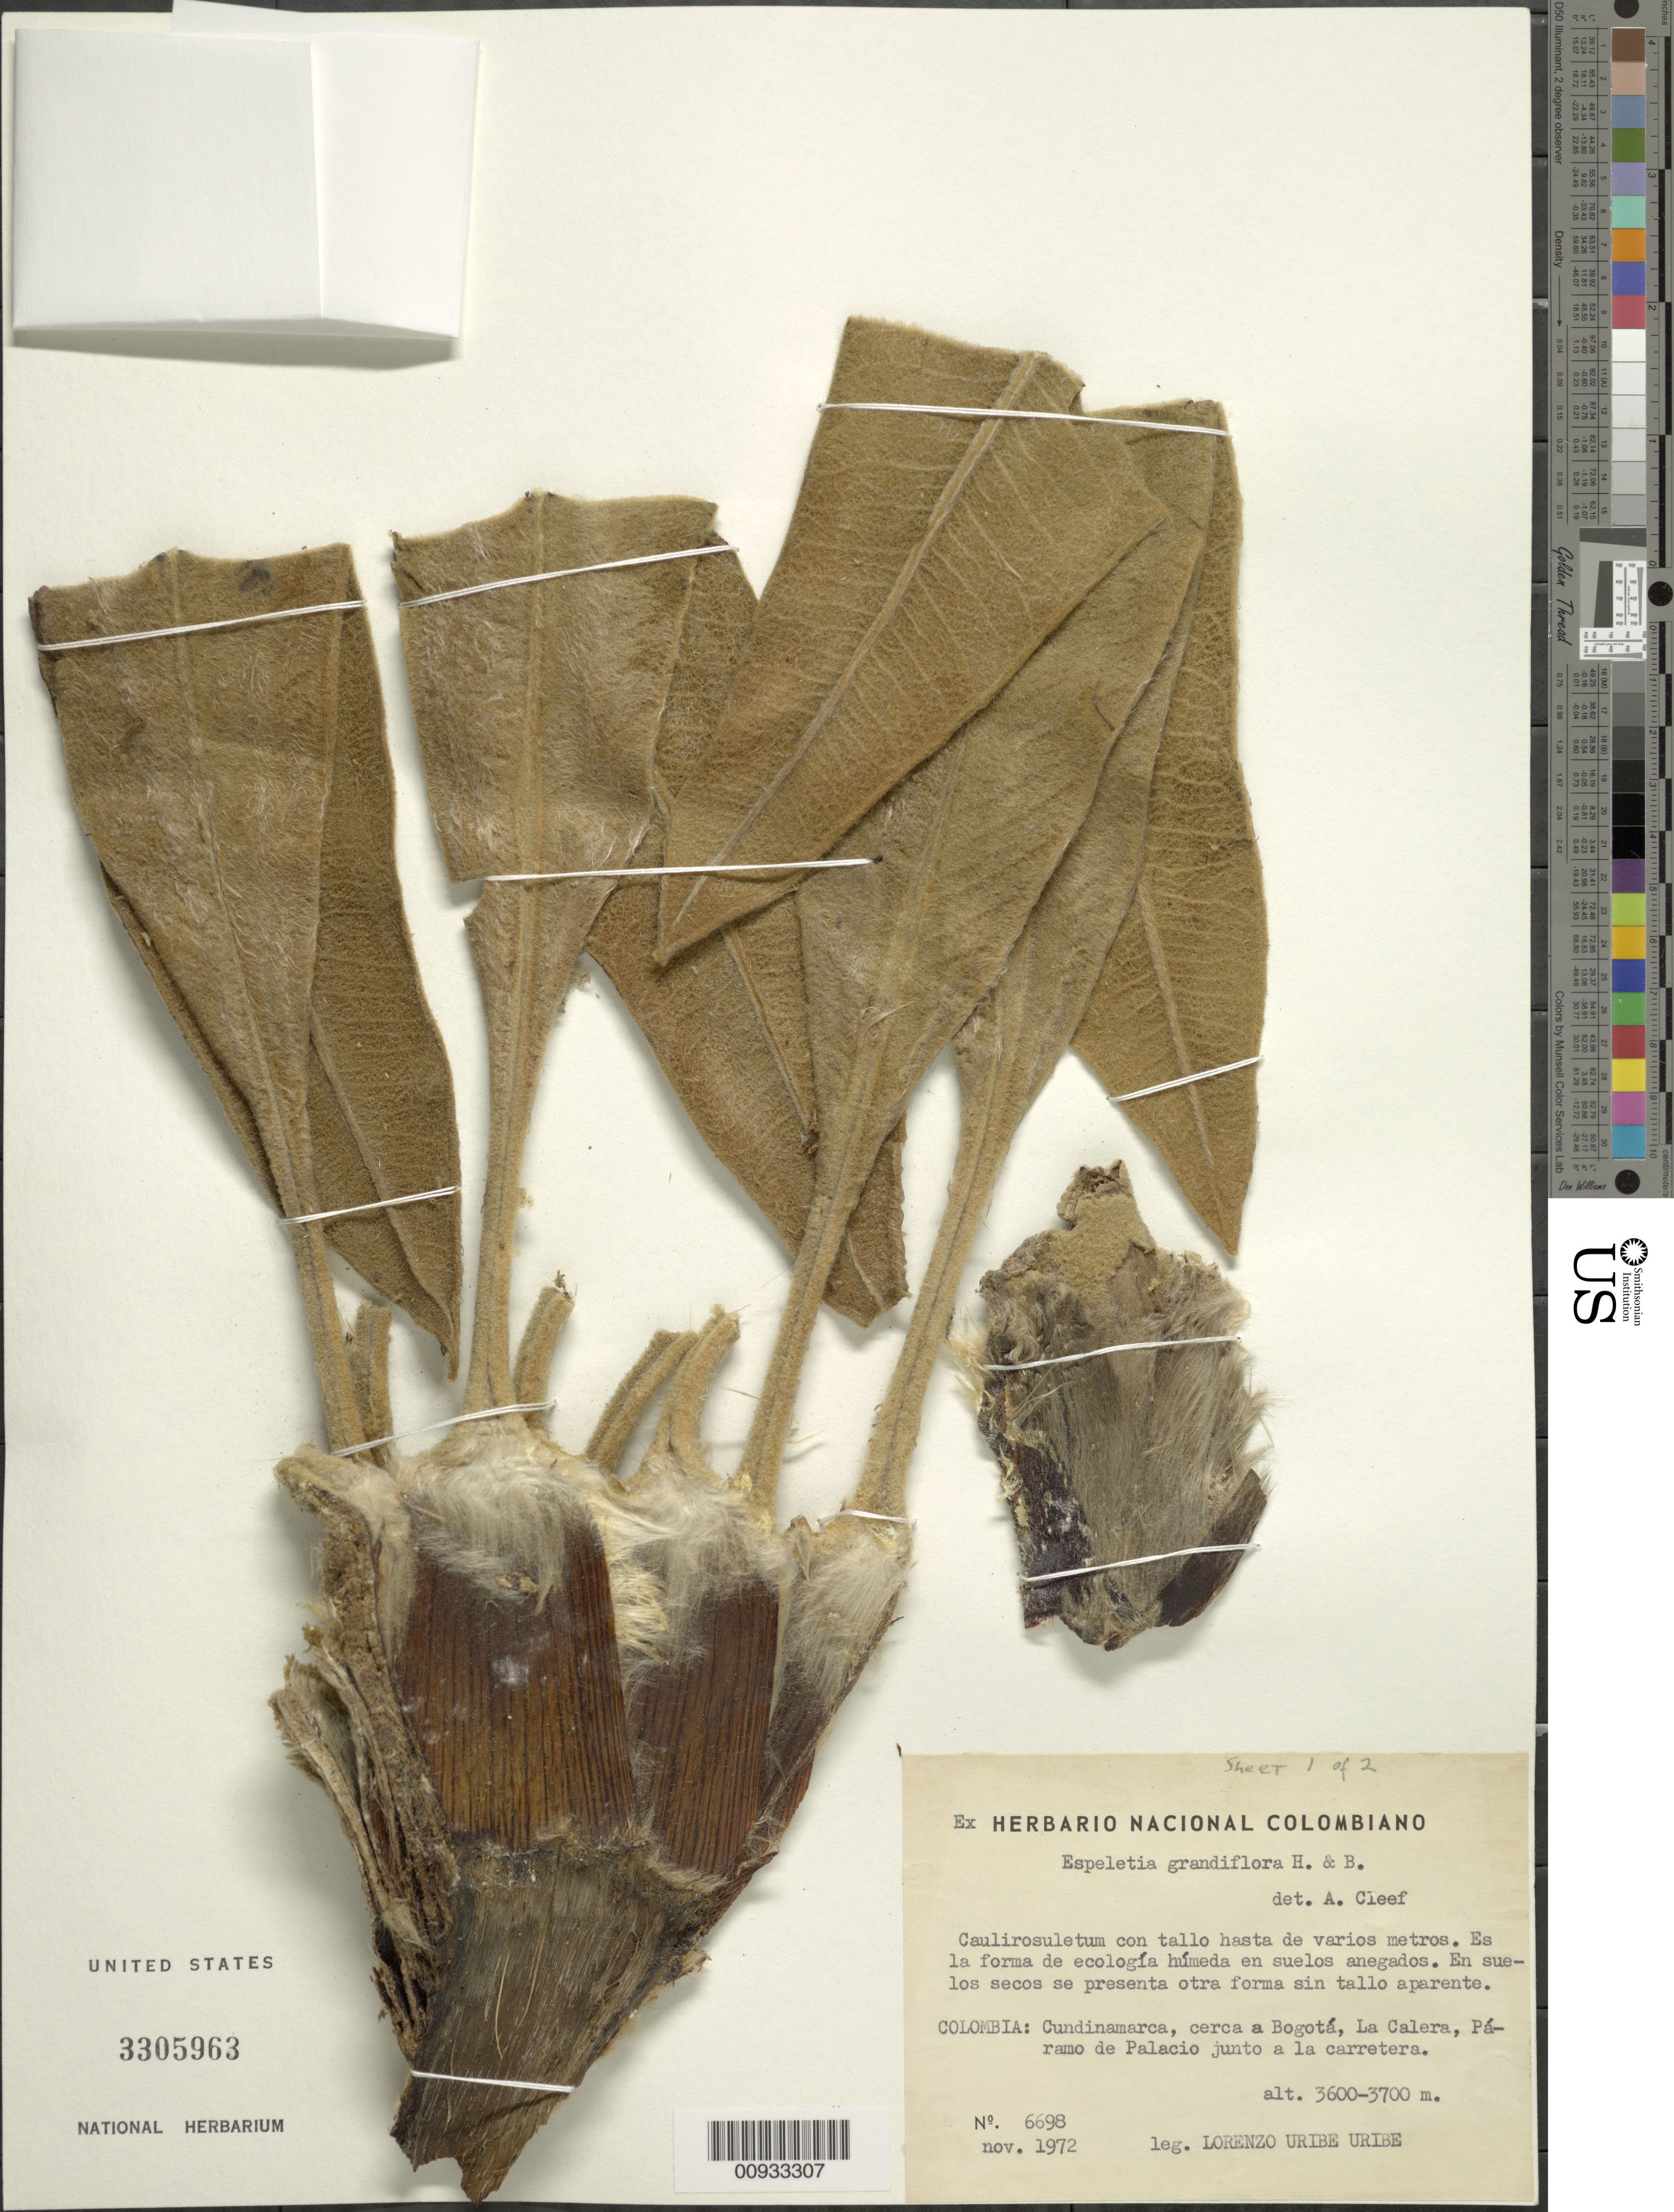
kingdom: Plantae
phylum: Tracheophyta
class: Magnoliopsida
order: Asterales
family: Asteraceae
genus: Espeletia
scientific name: Espeletia grandiflora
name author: Humb. & Bonpl.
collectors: L. Uribe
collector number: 6698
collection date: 1972-11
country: Colombia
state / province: Cundinamarca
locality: Cerca a Bogota, La Calera, Paramo de Palacio junto a la carretera.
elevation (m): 3600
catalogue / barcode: US 3305963